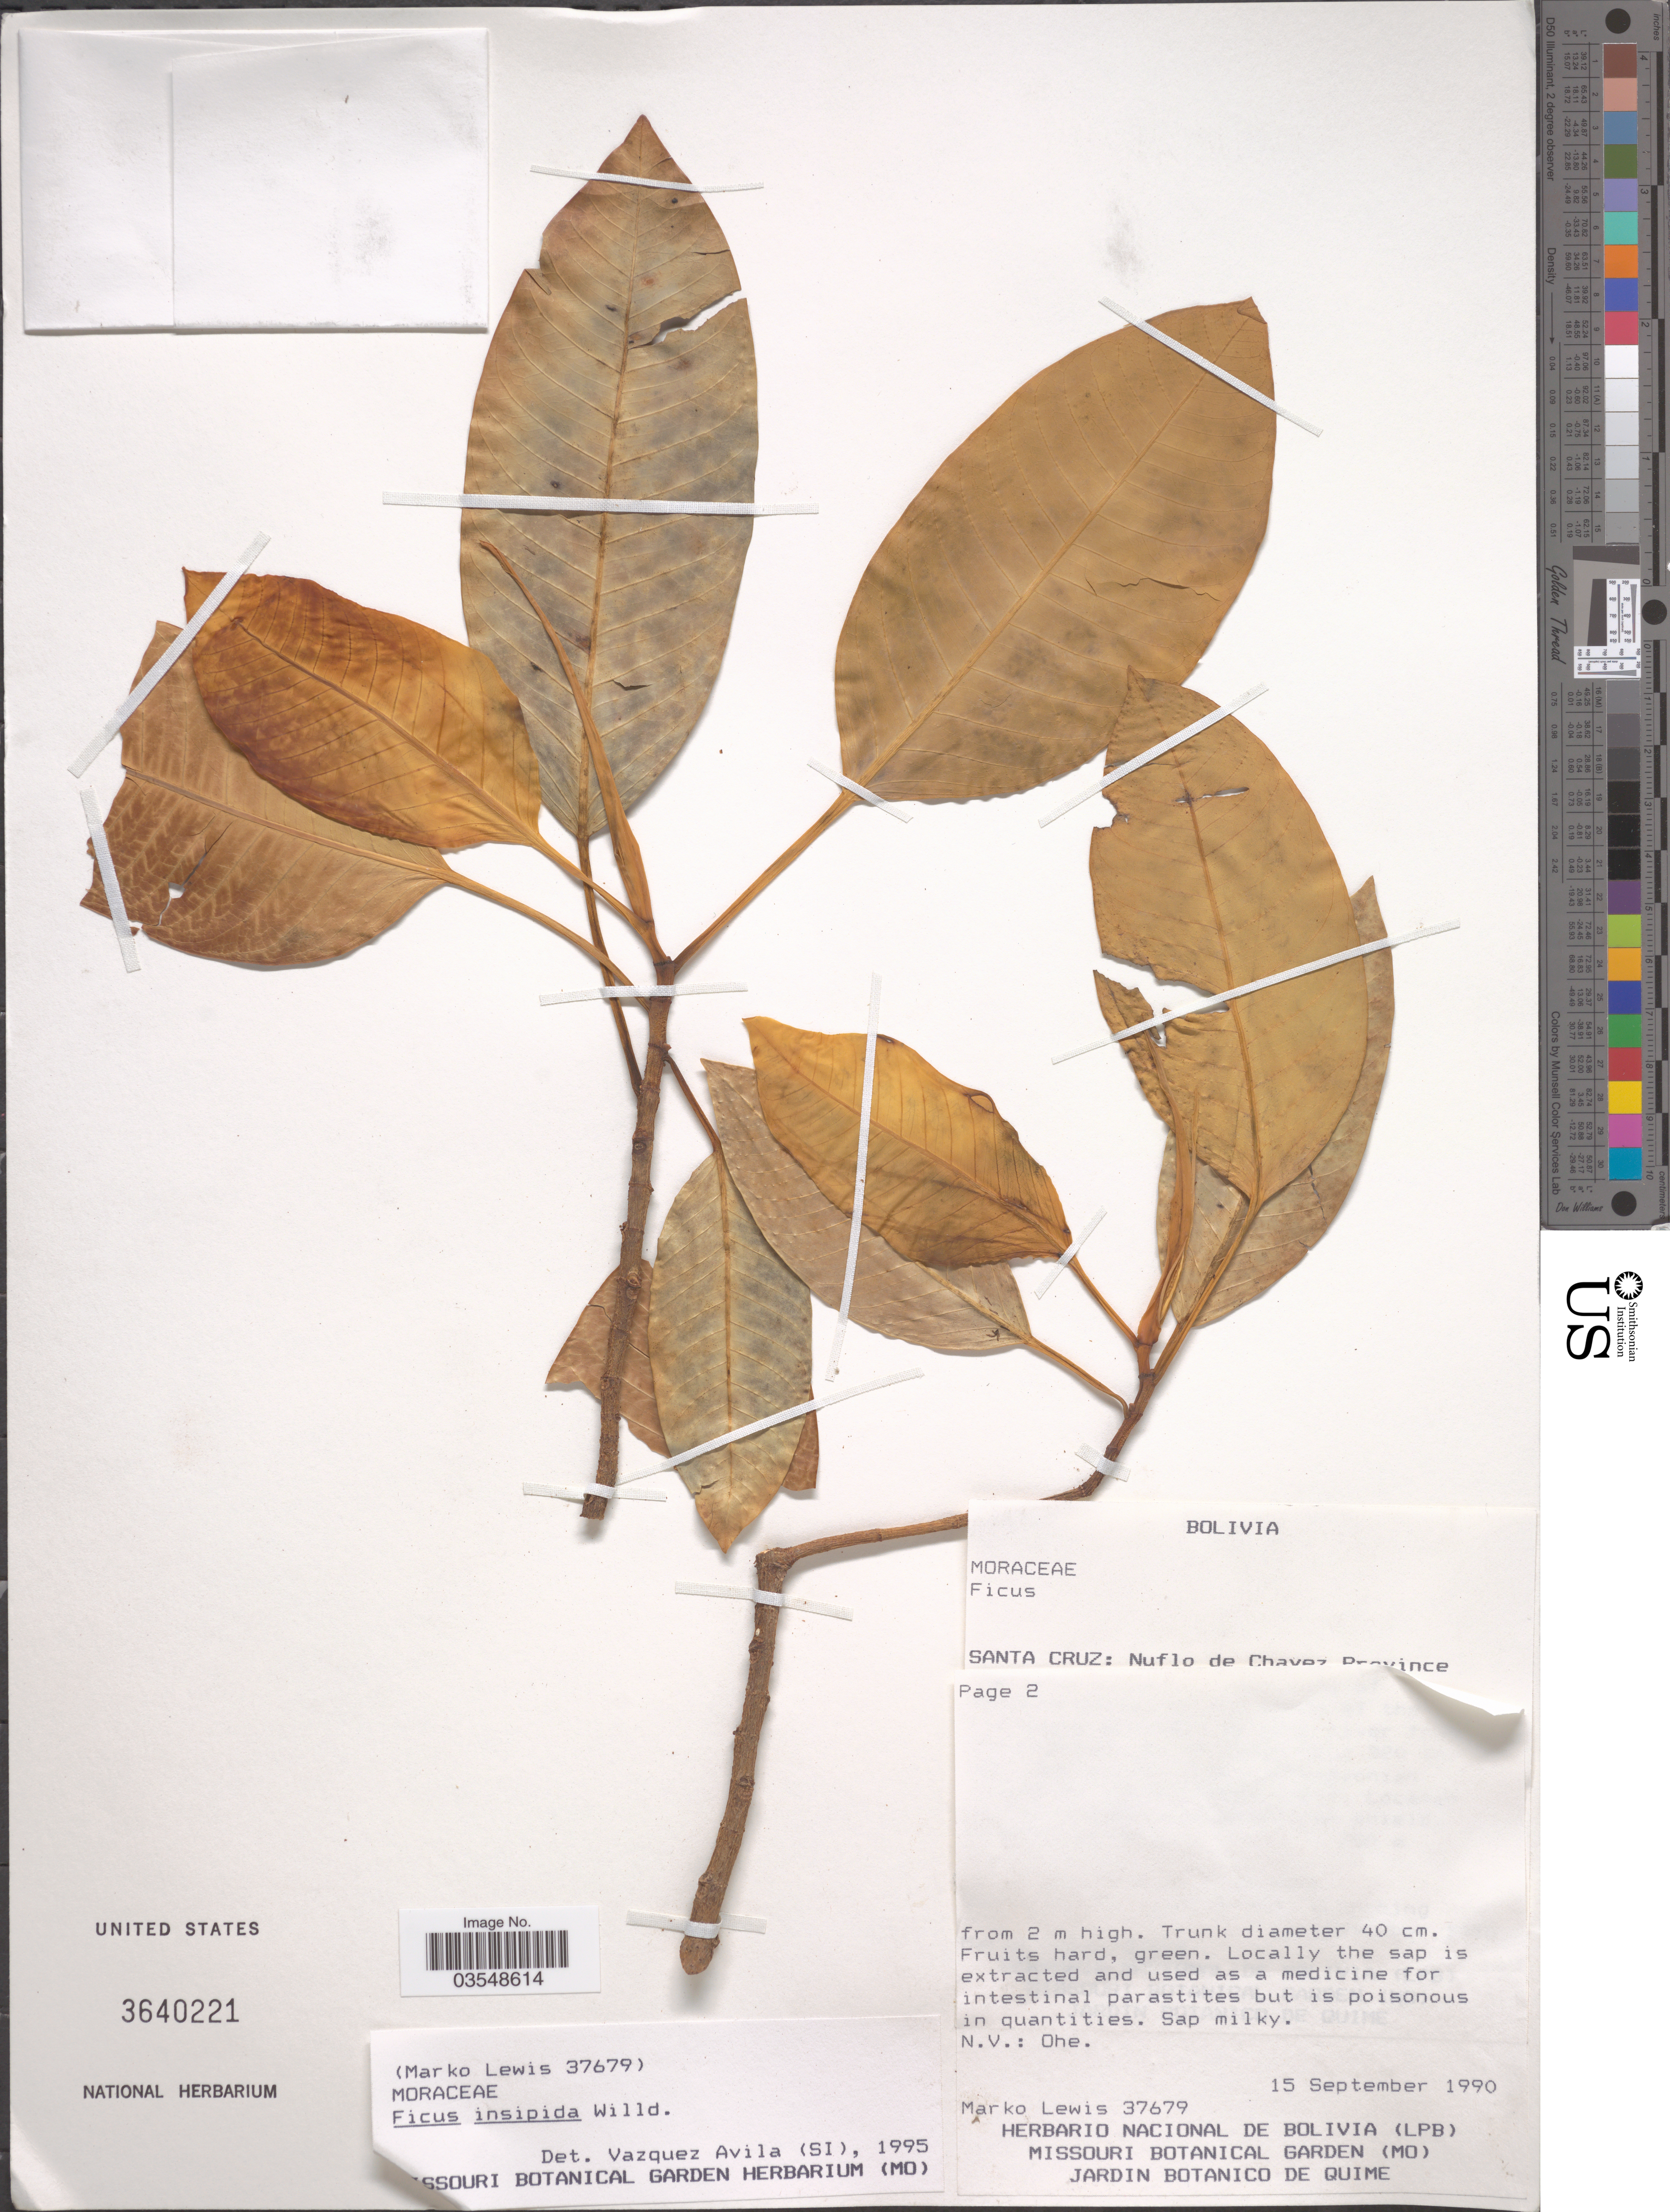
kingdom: Plantae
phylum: Tracheophyta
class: Magnoliopsida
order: Rosales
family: Moraceae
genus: Ficus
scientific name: Ficus insipida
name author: Willd.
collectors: M. A. Lewis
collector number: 37679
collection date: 1990-09-15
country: Bolivia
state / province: Santa Cruz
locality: Nuflo de Chavez Province [illegible text].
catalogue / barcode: US 3640221